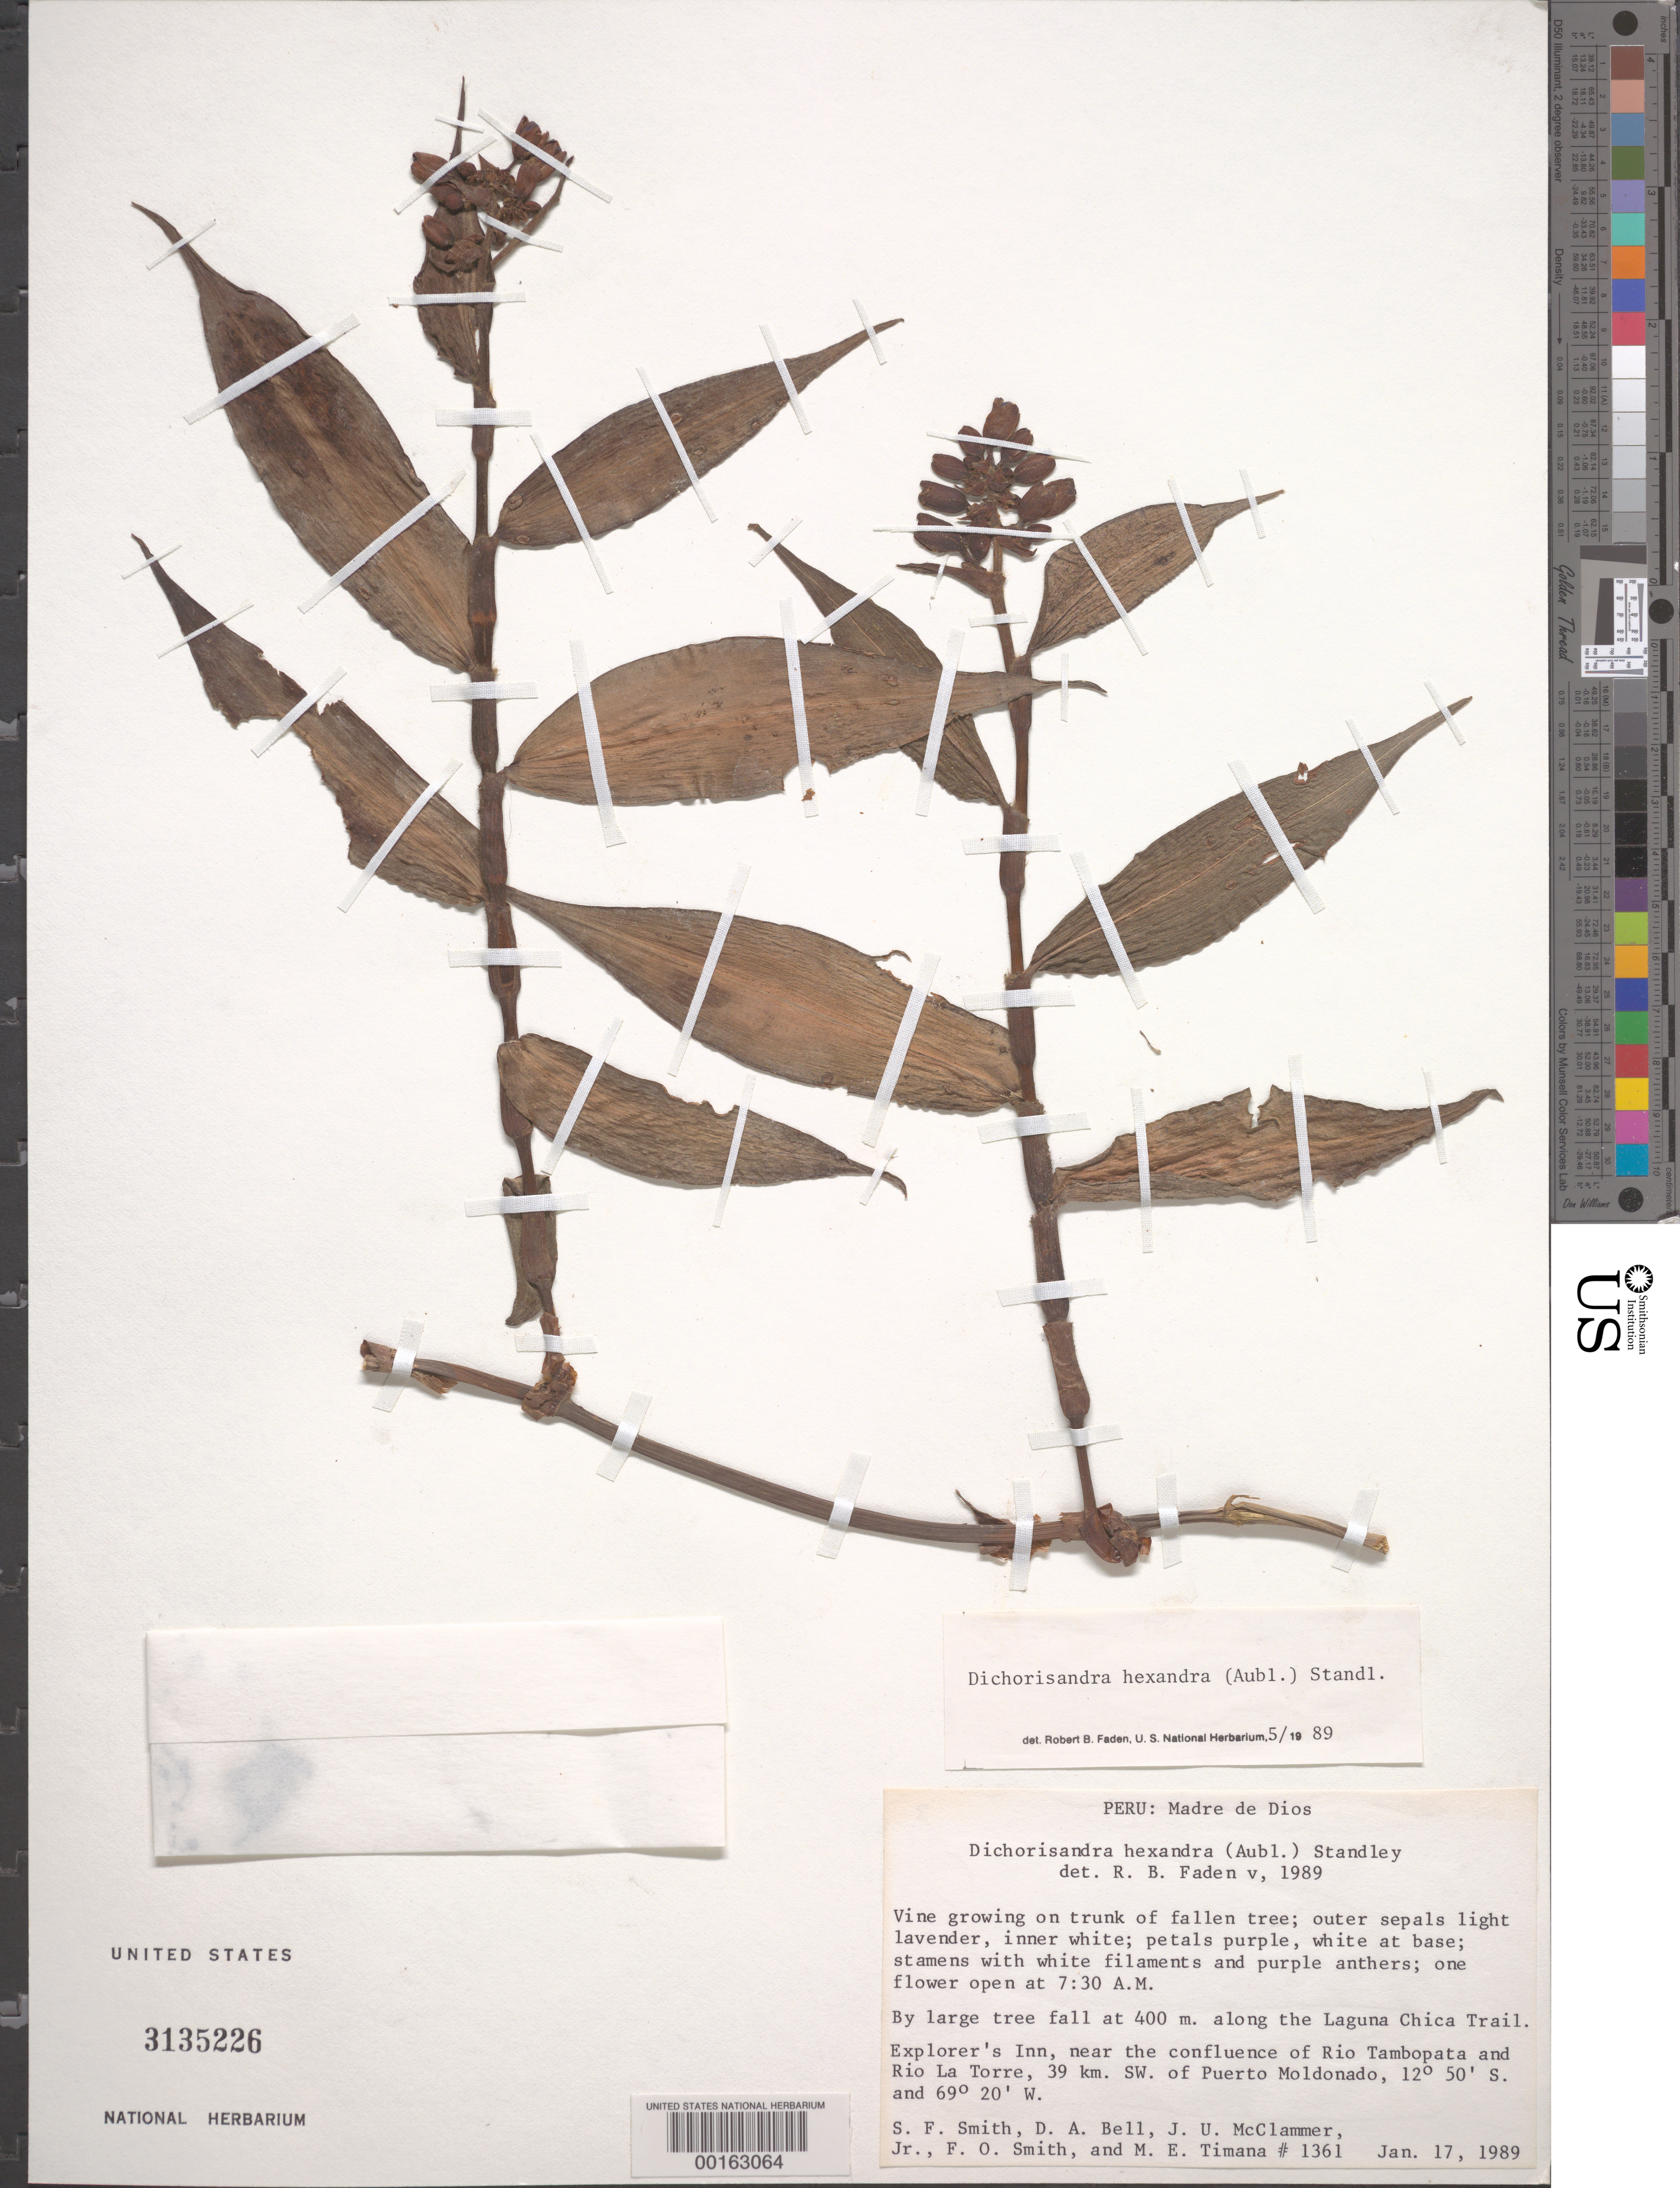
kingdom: Plantae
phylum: Tracheophyta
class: Liliopsida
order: Commelinales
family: Commelinaceae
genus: Dichorisandra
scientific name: Dichorisandra hexandra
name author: (Aubl.) Standl.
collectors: S.F. Smith, D. A. Bell, J. Mcclammer Jr. & F. Smith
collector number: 1361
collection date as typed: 17 Jan 1989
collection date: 1989-01-17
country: Peru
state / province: Madre de Dios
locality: Explorer's inn, near the confluence of rio tambopata and rio la torre, 39 km sw of puerto maldonado, along laguana chica trail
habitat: On trunk of fallen tree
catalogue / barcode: US 3135226